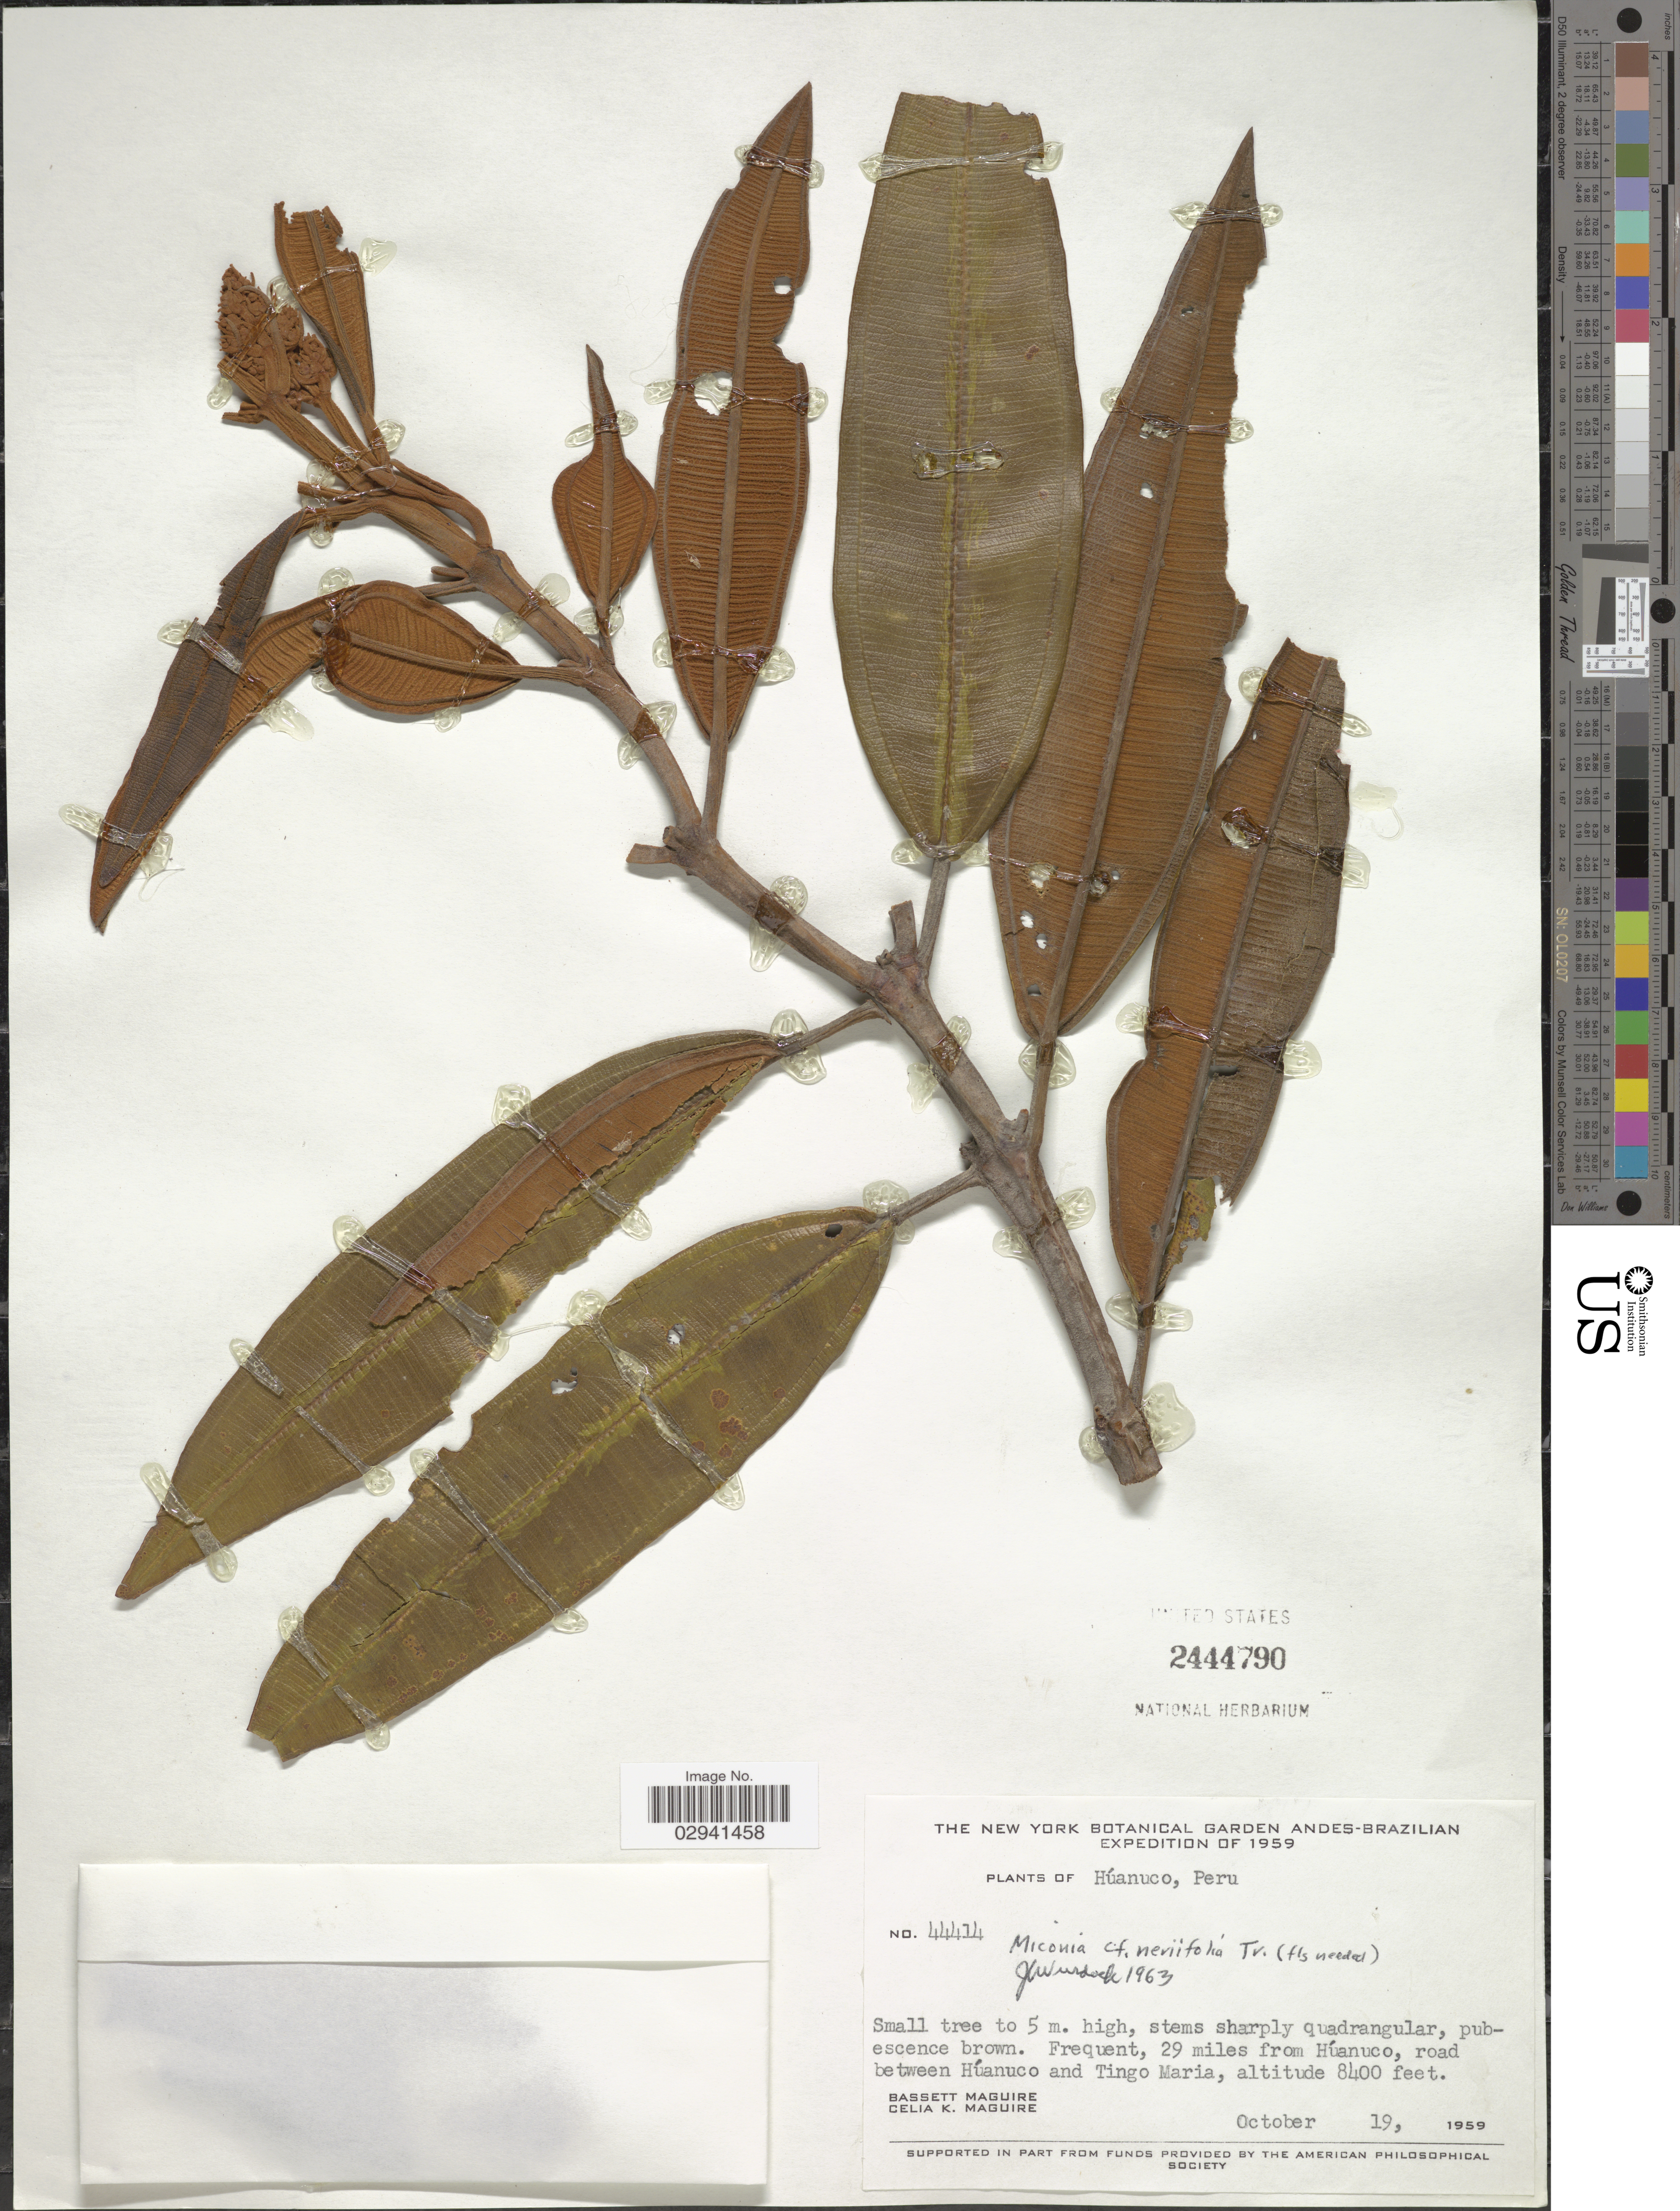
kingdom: Plantae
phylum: Tracheophyta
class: Magnoliopsida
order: Myrtales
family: Melastomataceae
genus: Miconia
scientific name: Miconia neriifolia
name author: Triana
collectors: B. Maguire & C. K. Maguire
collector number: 44414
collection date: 1959-10-19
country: Peru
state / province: Huánuco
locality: Frequent, 29 miles from Húanuco, road between Húanuco and Tingo Maria.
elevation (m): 2560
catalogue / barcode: US 2444790